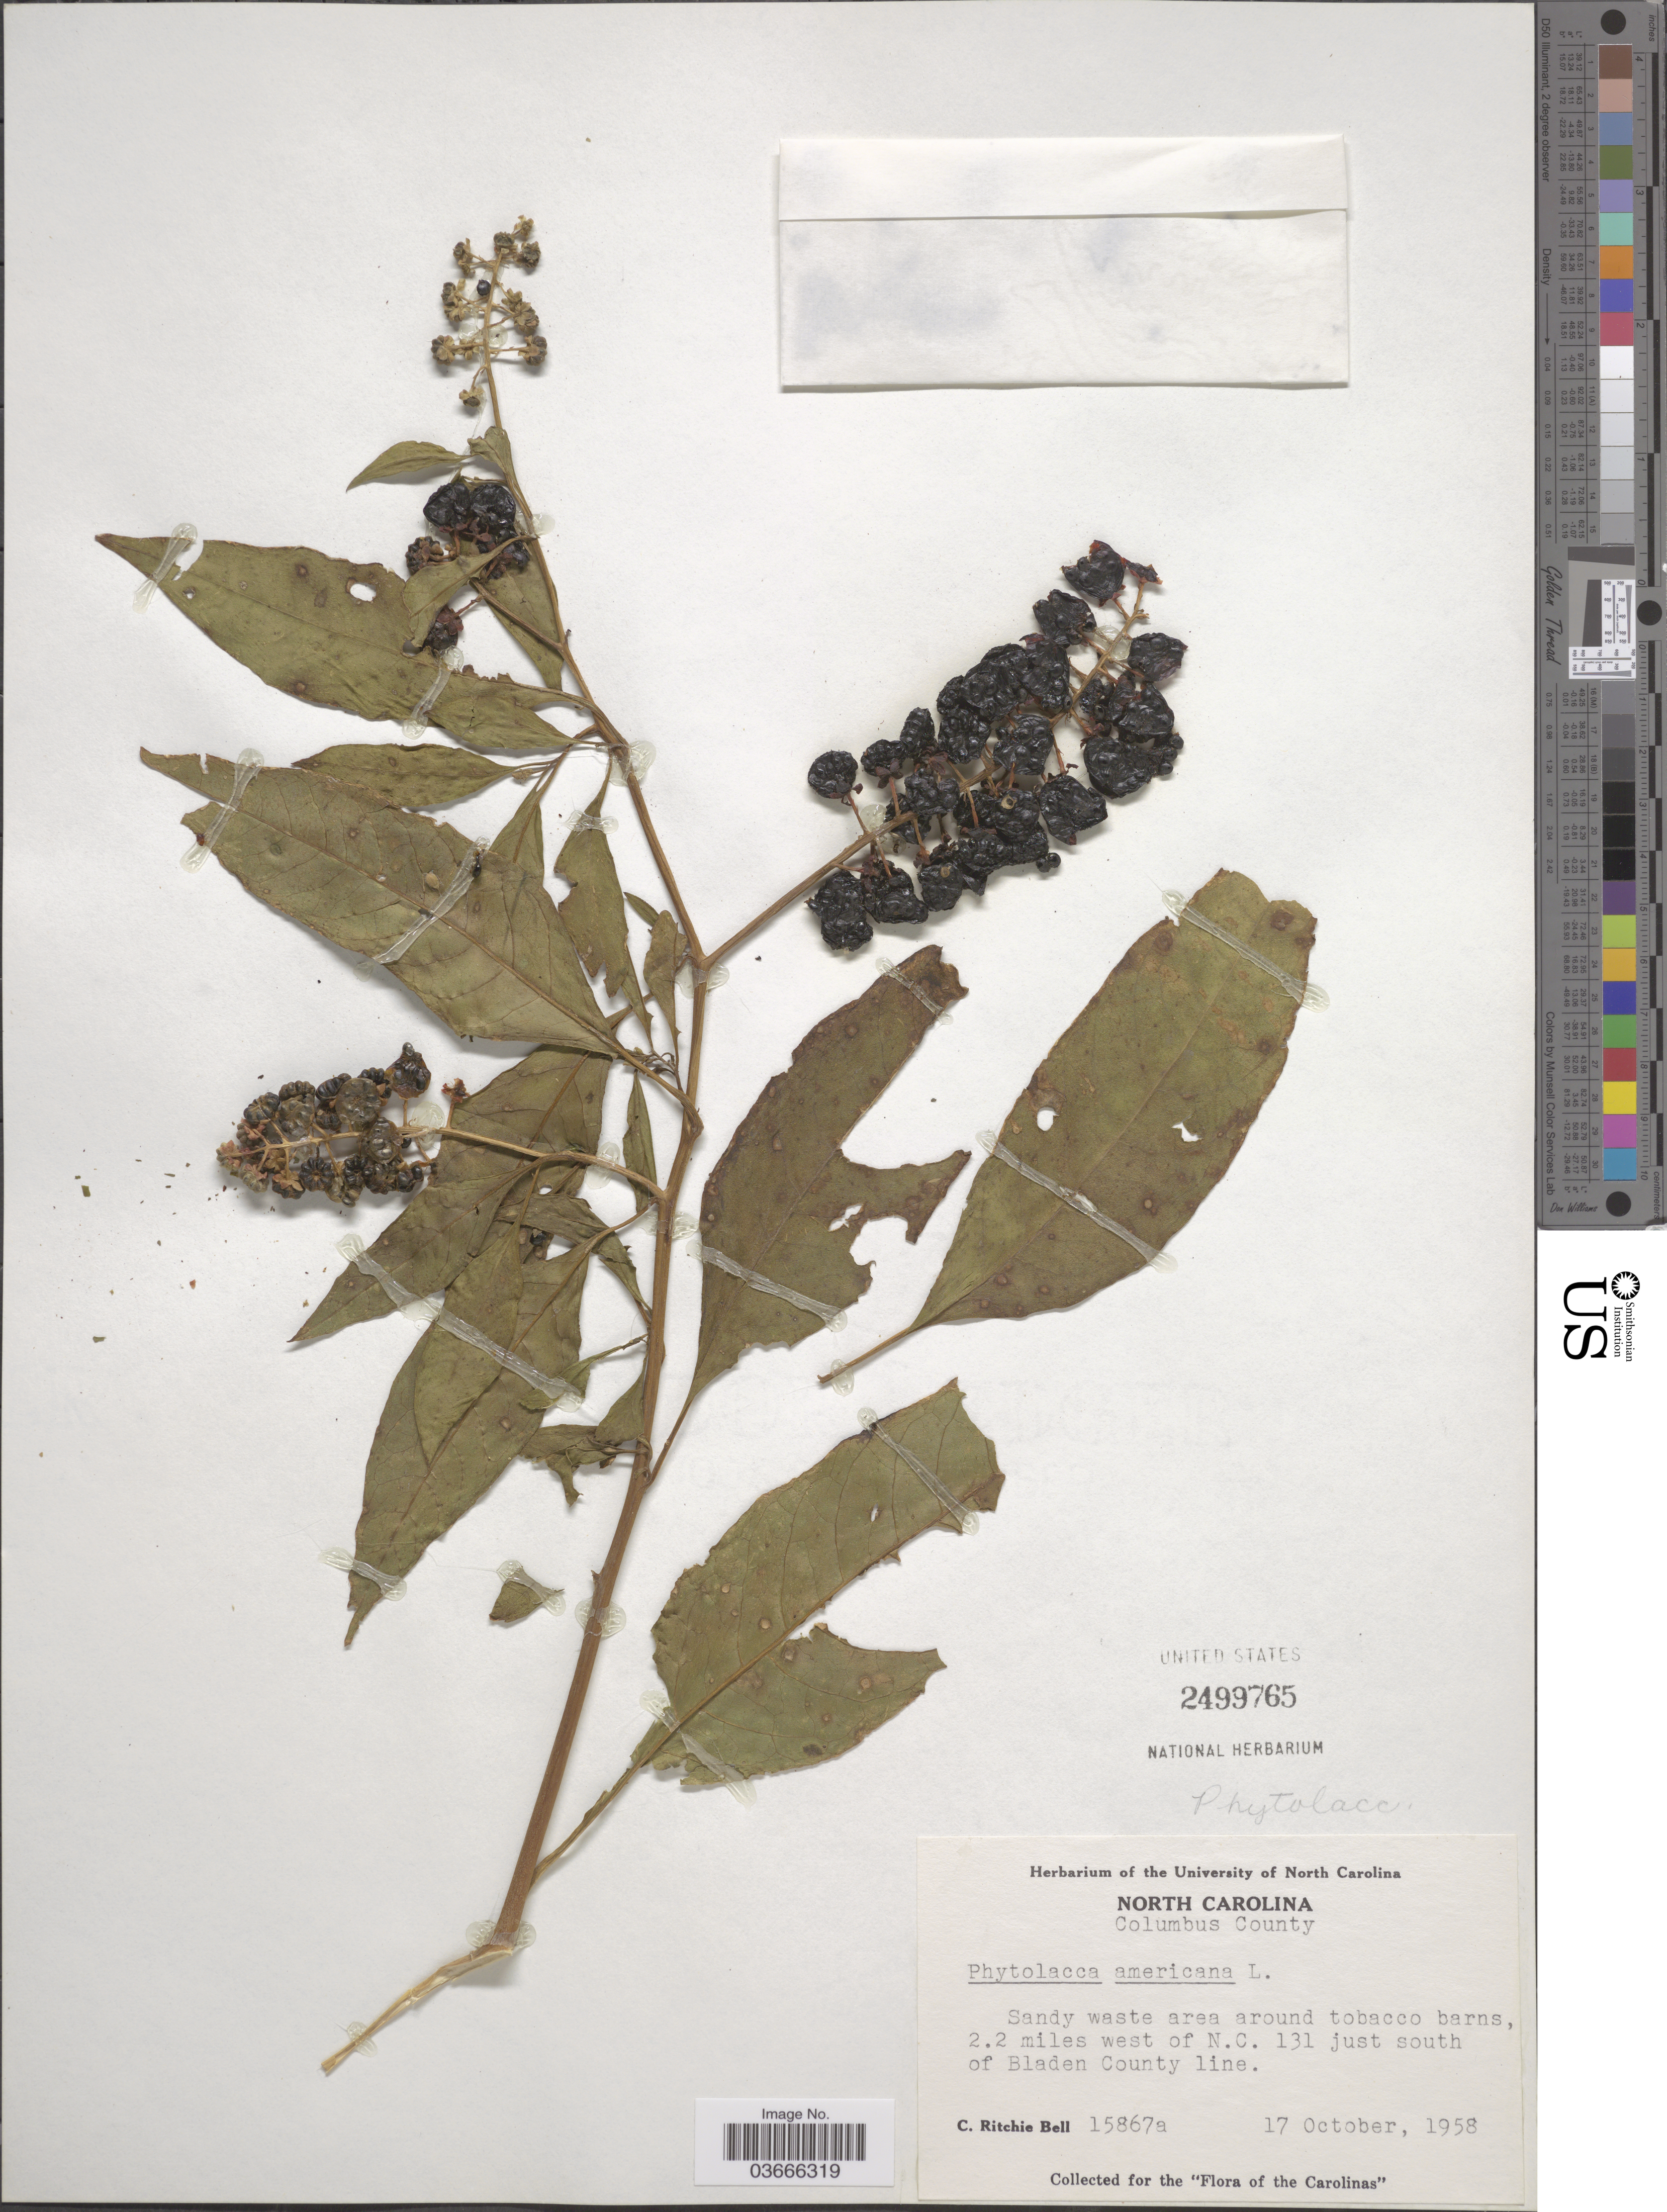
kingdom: Plantae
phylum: Tracheophyta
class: Magnoliopsida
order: Caryophyllales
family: Phytolaccaceae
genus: Phytolacca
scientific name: Phytolacca americana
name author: L.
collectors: C. R. Bell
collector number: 15867a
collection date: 1958-10-17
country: United States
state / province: North Carolina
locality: Columbus County. 2.2 miles west of N.C. 131 just south of Bladen County line.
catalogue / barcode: US 2499765